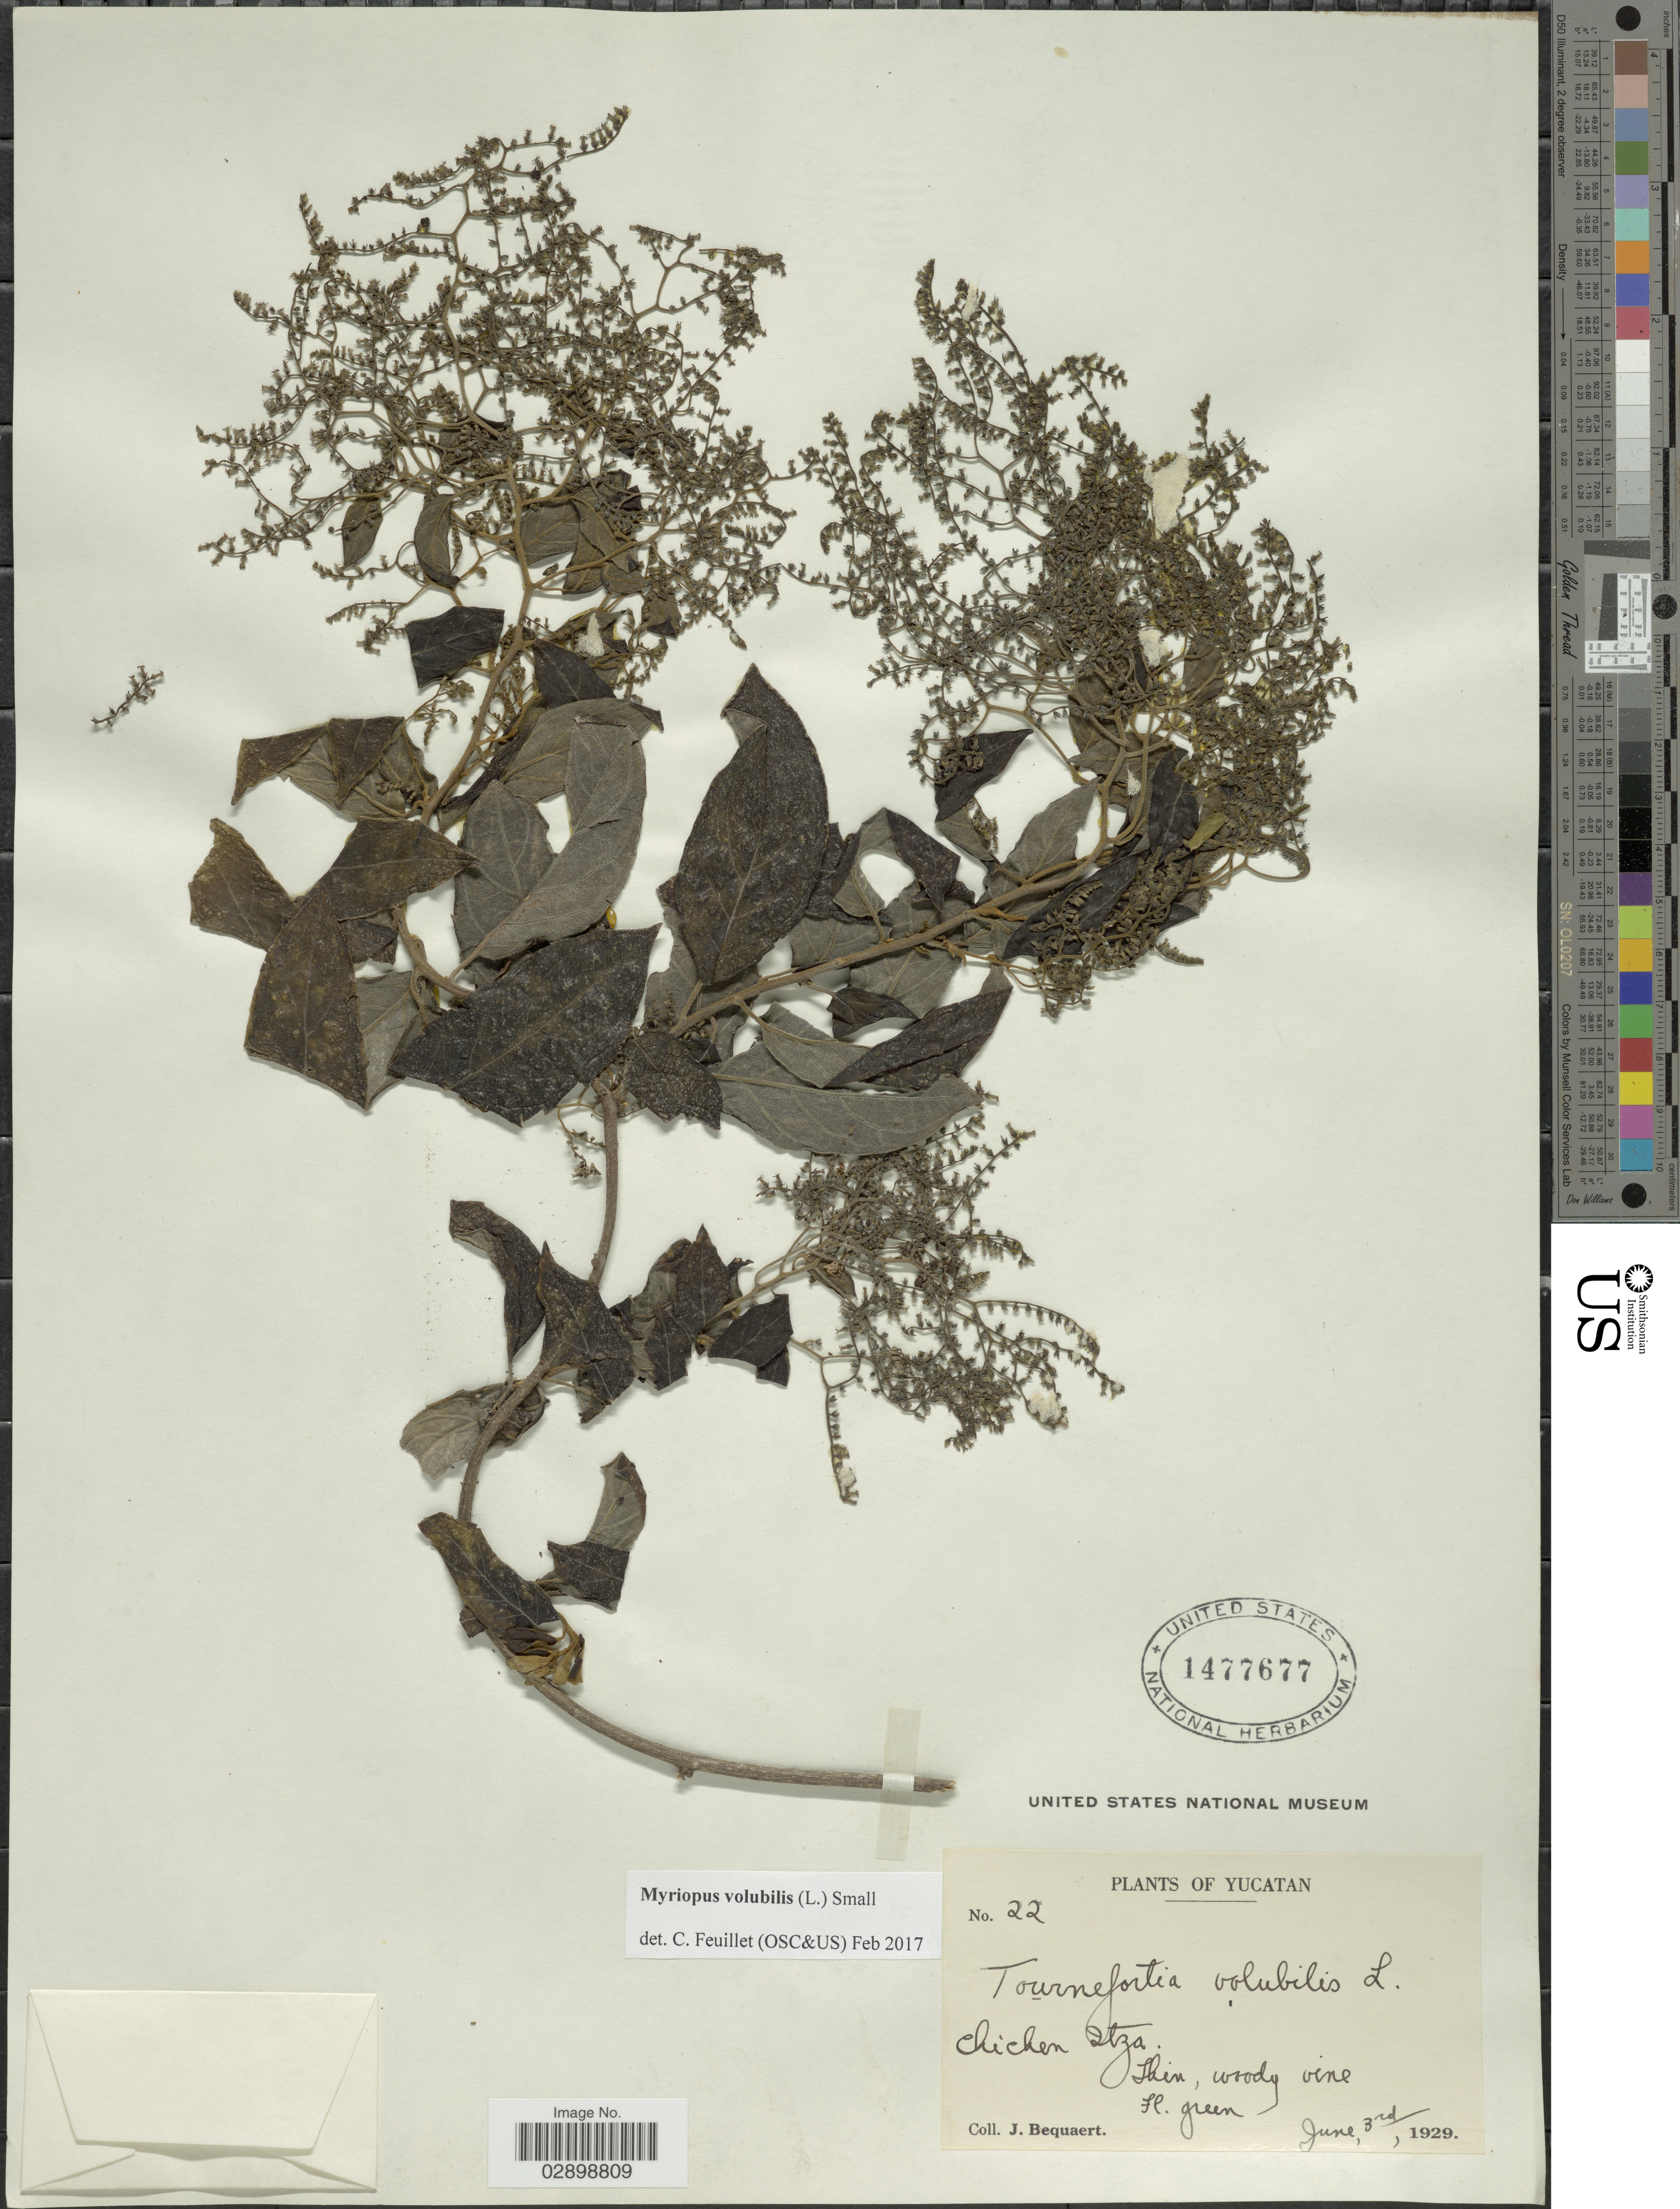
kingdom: Plantae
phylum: Tracheophyta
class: Magnoliopsida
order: Boraginales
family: Heliotropiaceae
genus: Myriopus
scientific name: Myriopus volubilis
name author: (L.) Small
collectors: J. Bequaert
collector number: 22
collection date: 1929-06-03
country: Mexico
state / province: Yucatán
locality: Chichen Itza.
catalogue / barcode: US 1477677